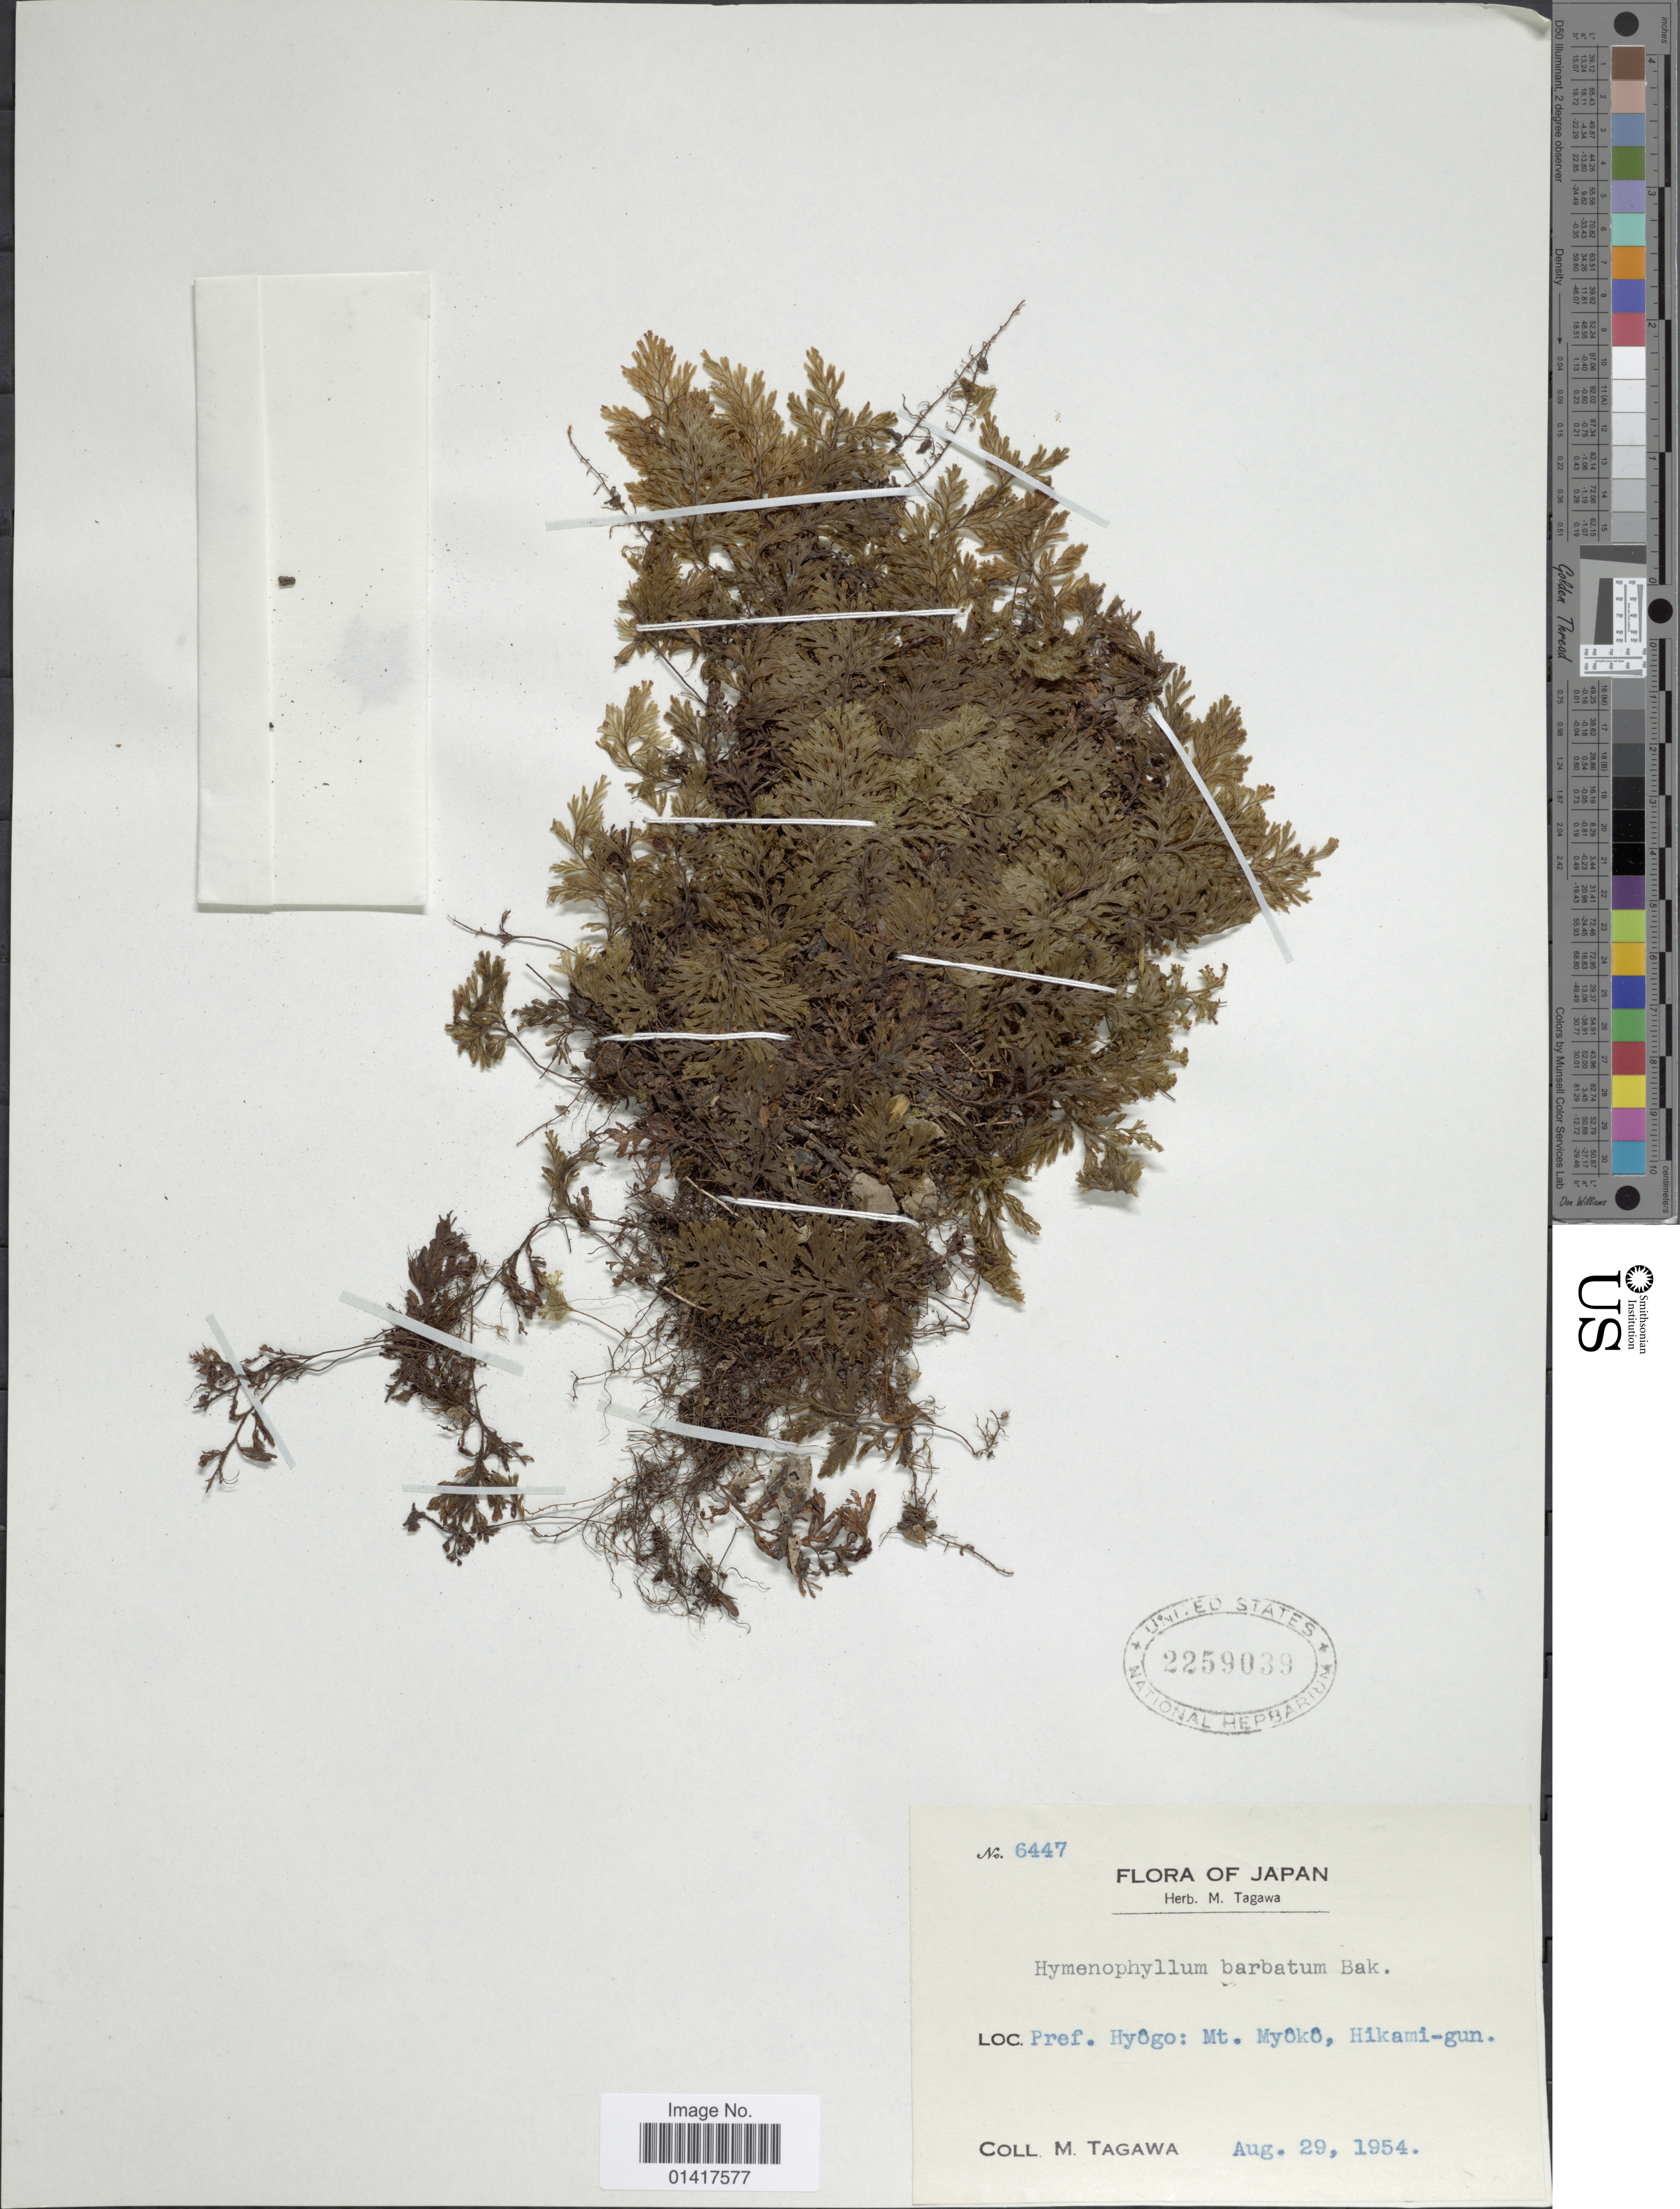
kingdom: Plantae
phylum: Tracheophyta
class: Polypodiopsida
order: Hymenophyllales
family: Hymenophyllaceae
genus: Hymenophyllum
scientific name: Hymenophyllum barbatum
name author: (Bosch) Baker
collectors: M. Tagawa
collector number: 6447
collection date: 1954-08-29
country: Japan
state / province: Hyogo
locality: Pref. Hyogo: Mt Myoko, Hikami-gun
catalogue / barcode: US 2259039